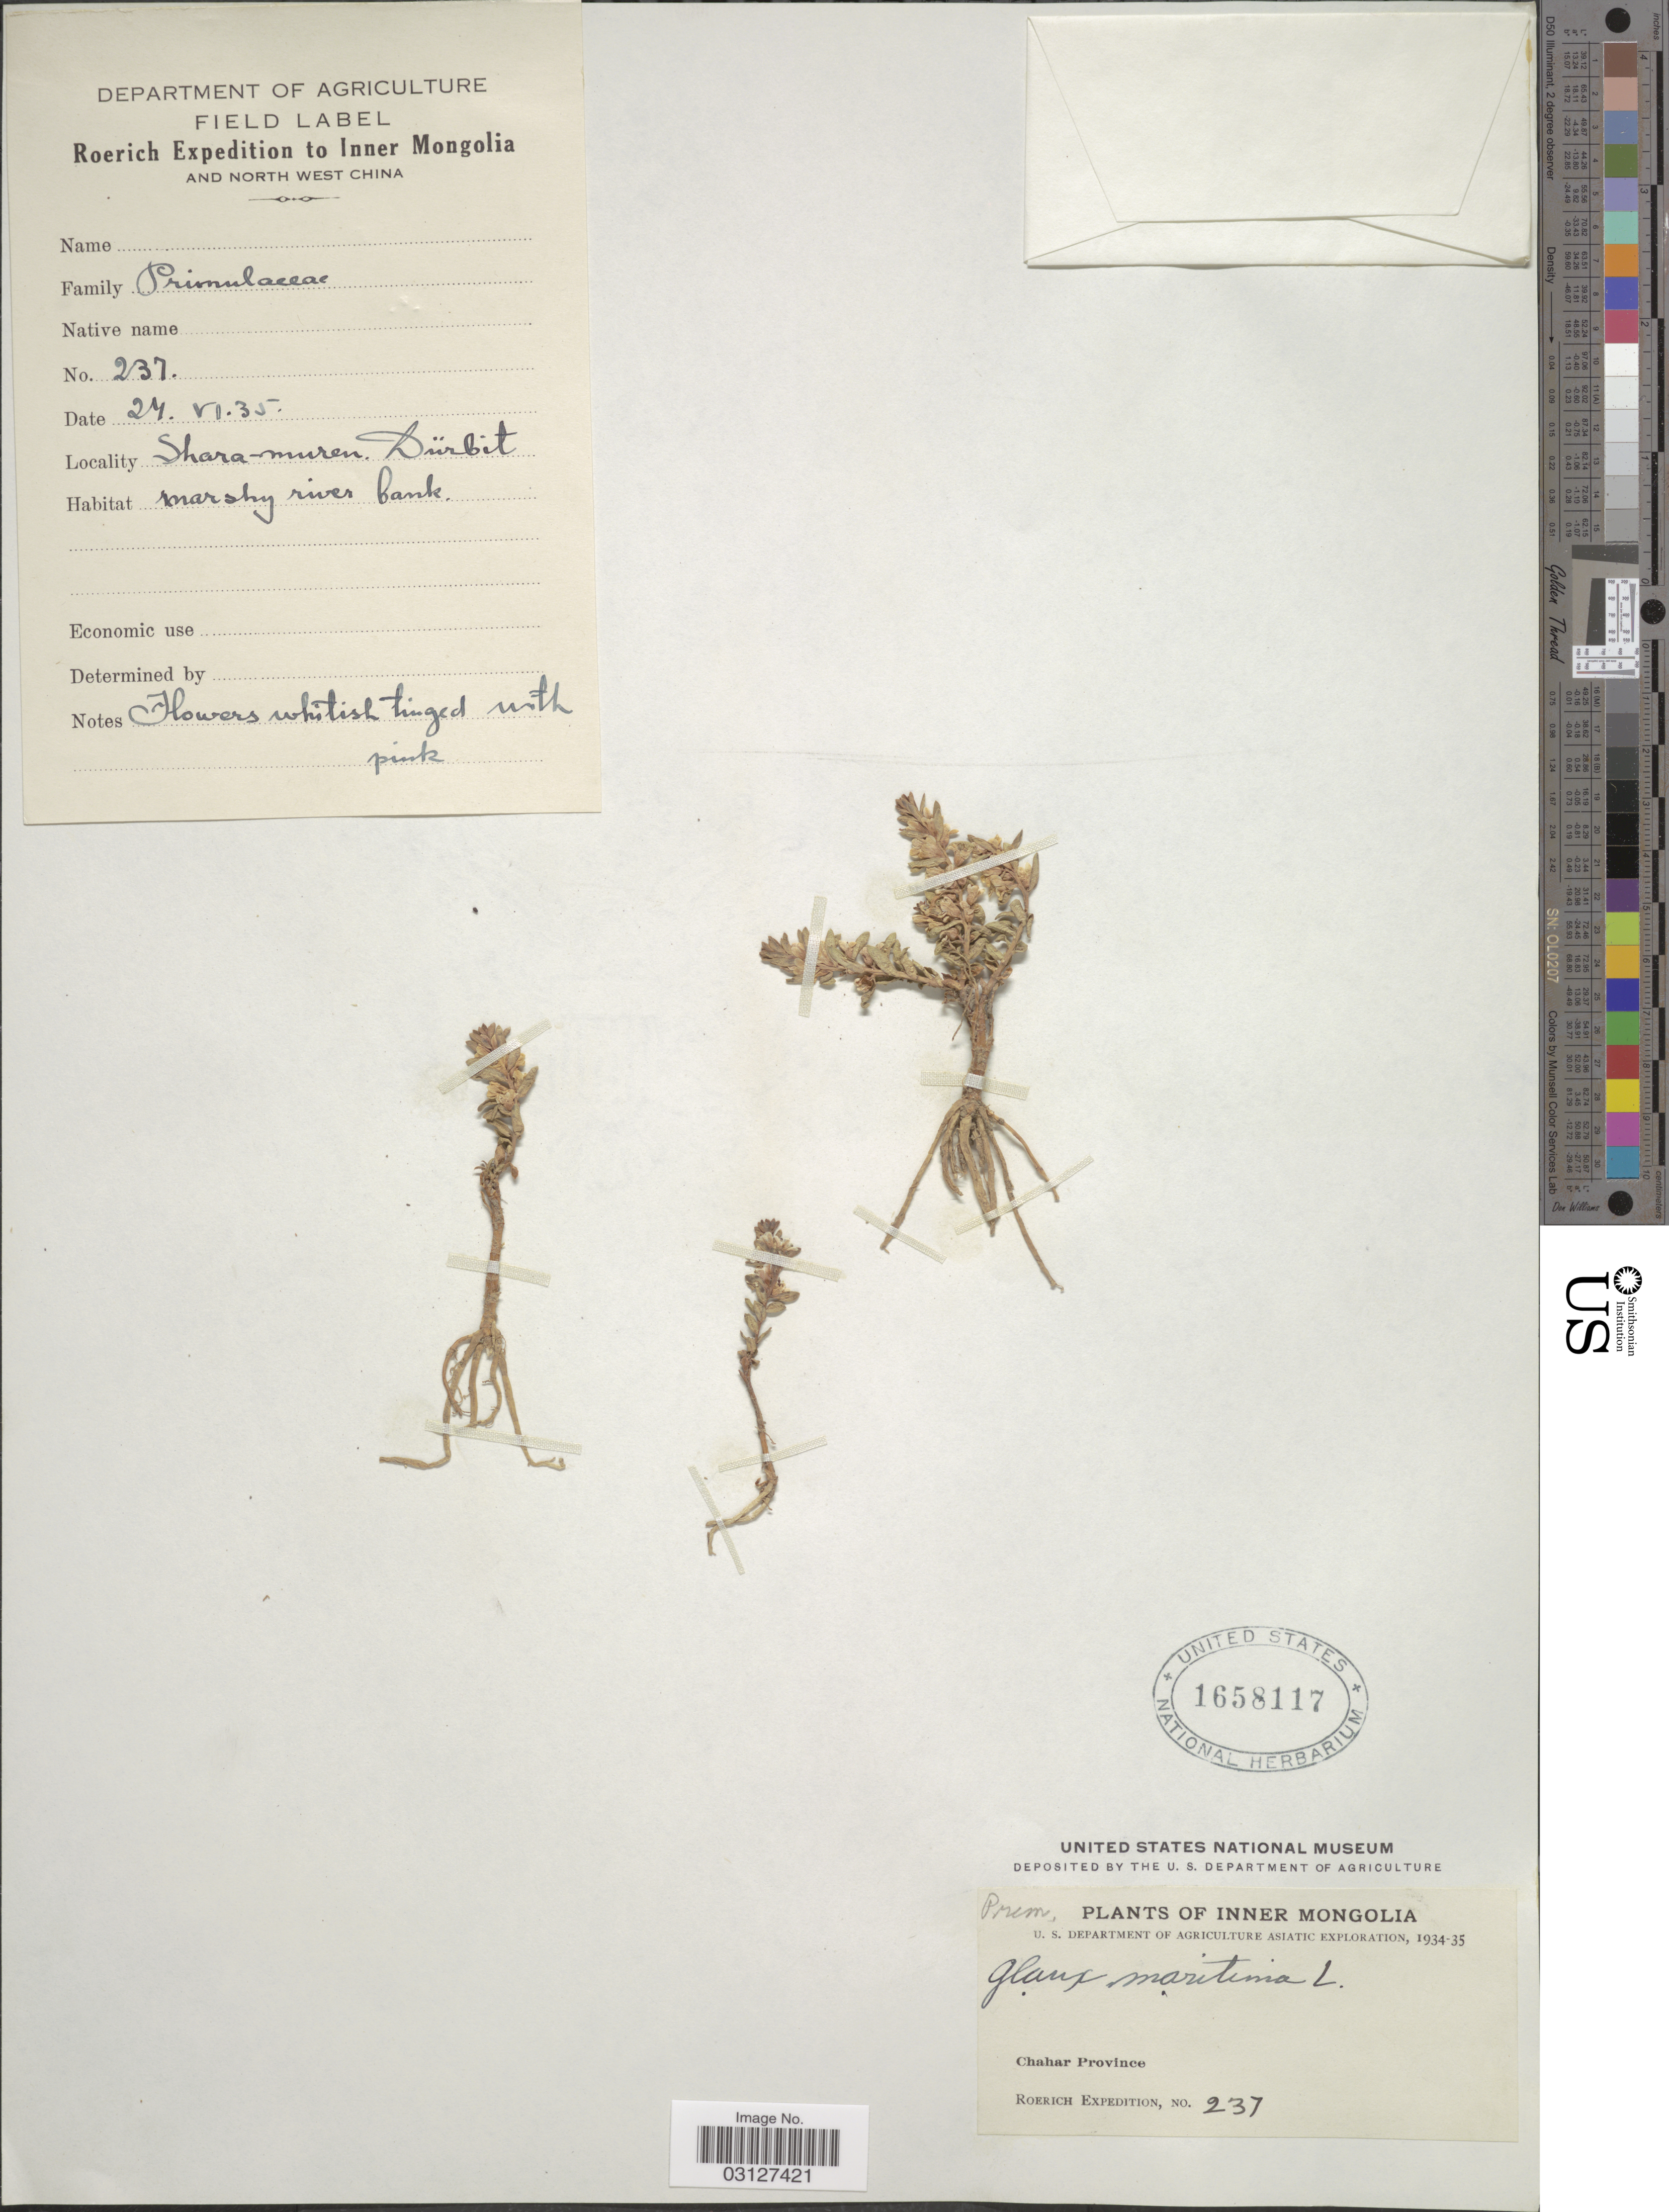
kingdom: Plantae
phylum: Tracheophyta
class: Magnoliopsida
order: Ericales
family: Primulaceae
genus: Glaux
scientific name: Glaux maritima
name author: L.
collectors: Roerich Expedition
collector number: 237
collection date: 1935-06-24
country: China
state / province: Nei Monggol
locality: Inner Mongolia and North West China. Shara-muren. Dürbit. Chahar Province.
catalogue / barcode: US 1658117